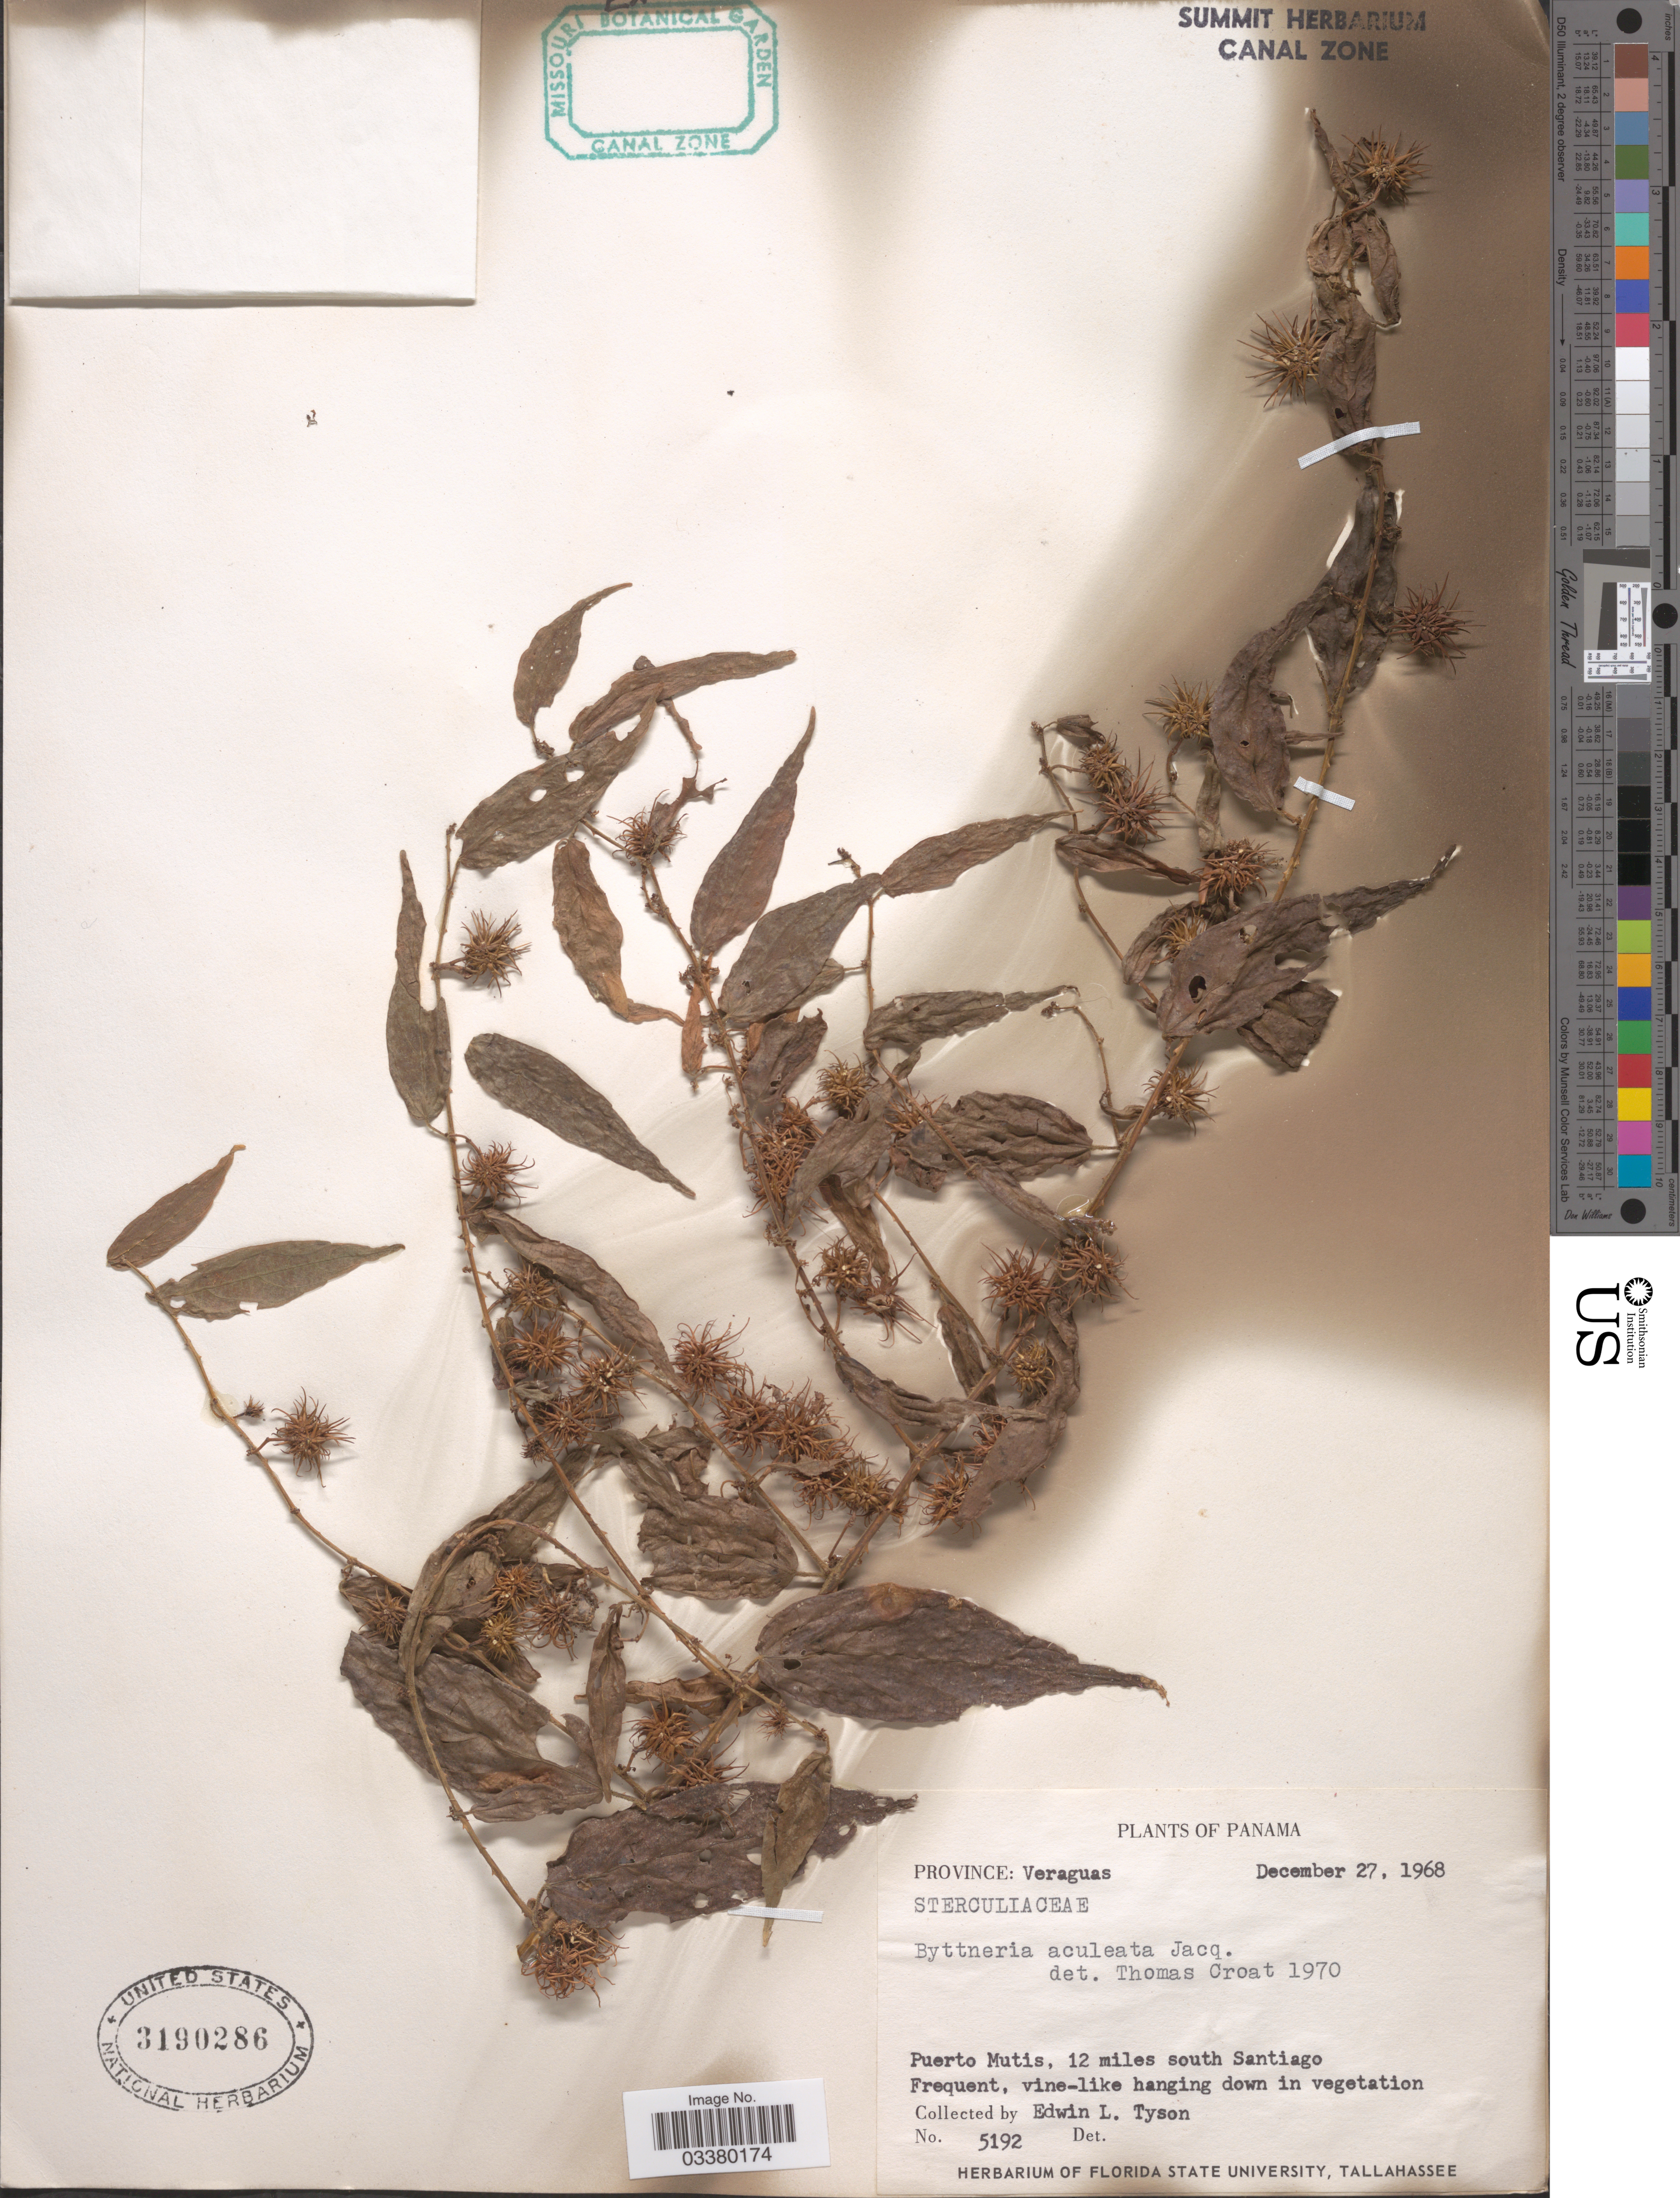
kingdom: Plantae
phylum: Tracheophyta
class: Magnoliopsida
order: Malvales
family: Malvaceae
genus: Byttneria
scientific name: Byttneria aculeata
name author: (Jacq.) Jacq.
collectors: E. L. Tyson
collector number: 5192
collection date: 1968-12-27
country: Panama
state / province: Veraguas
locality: Puerto Mutis, 12 miles south Santiago.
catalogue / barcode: US 3190286